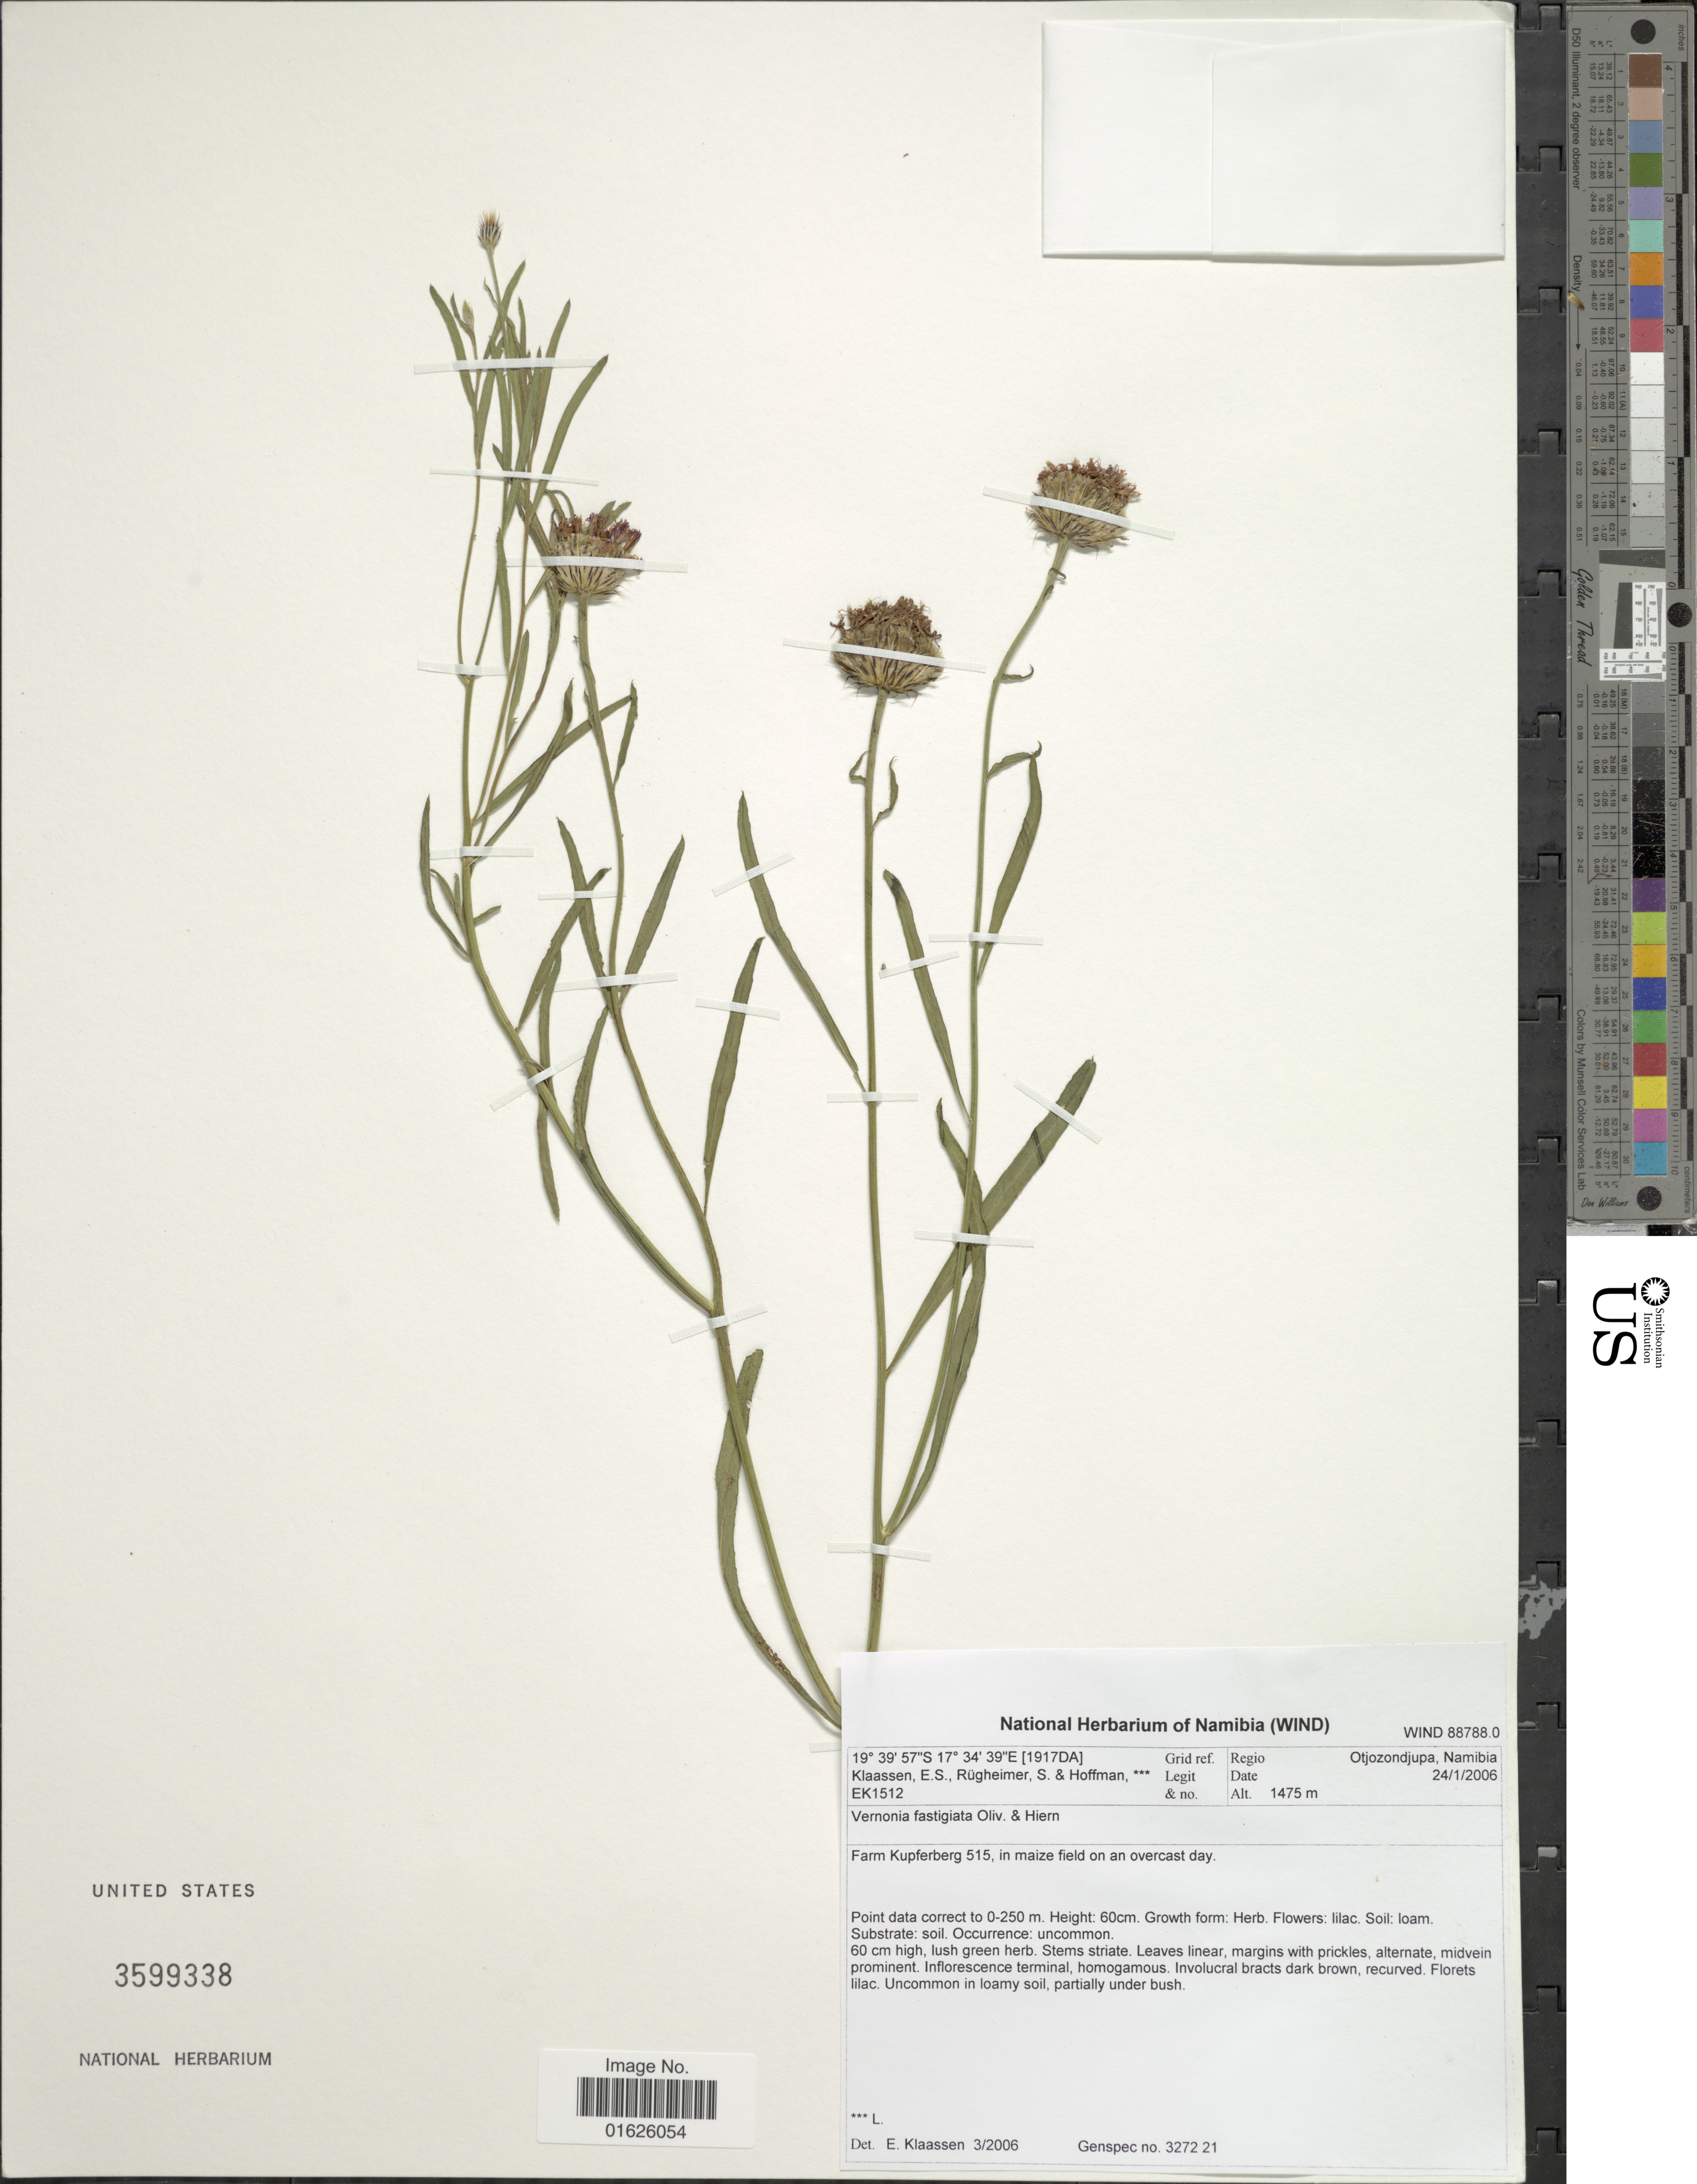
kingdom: Plantae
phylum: Tracheophyta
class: Magnoliopsida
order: Asterales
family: Asteraceae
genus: Parapolydora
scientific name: Parapolydora fastigiata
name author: (Oliv. & Hiern in Oliv.) H. Rob.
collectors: E. S. Klaassen, S. Rugheimer & -- Hoffman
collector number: EK 1512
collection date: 2006-01-24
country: Namibia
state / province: Otjozondjupa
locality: Namibia, Farm Kupferberg 515, in maize field on an overcast day.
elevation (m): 1475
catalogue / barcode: US 3599338